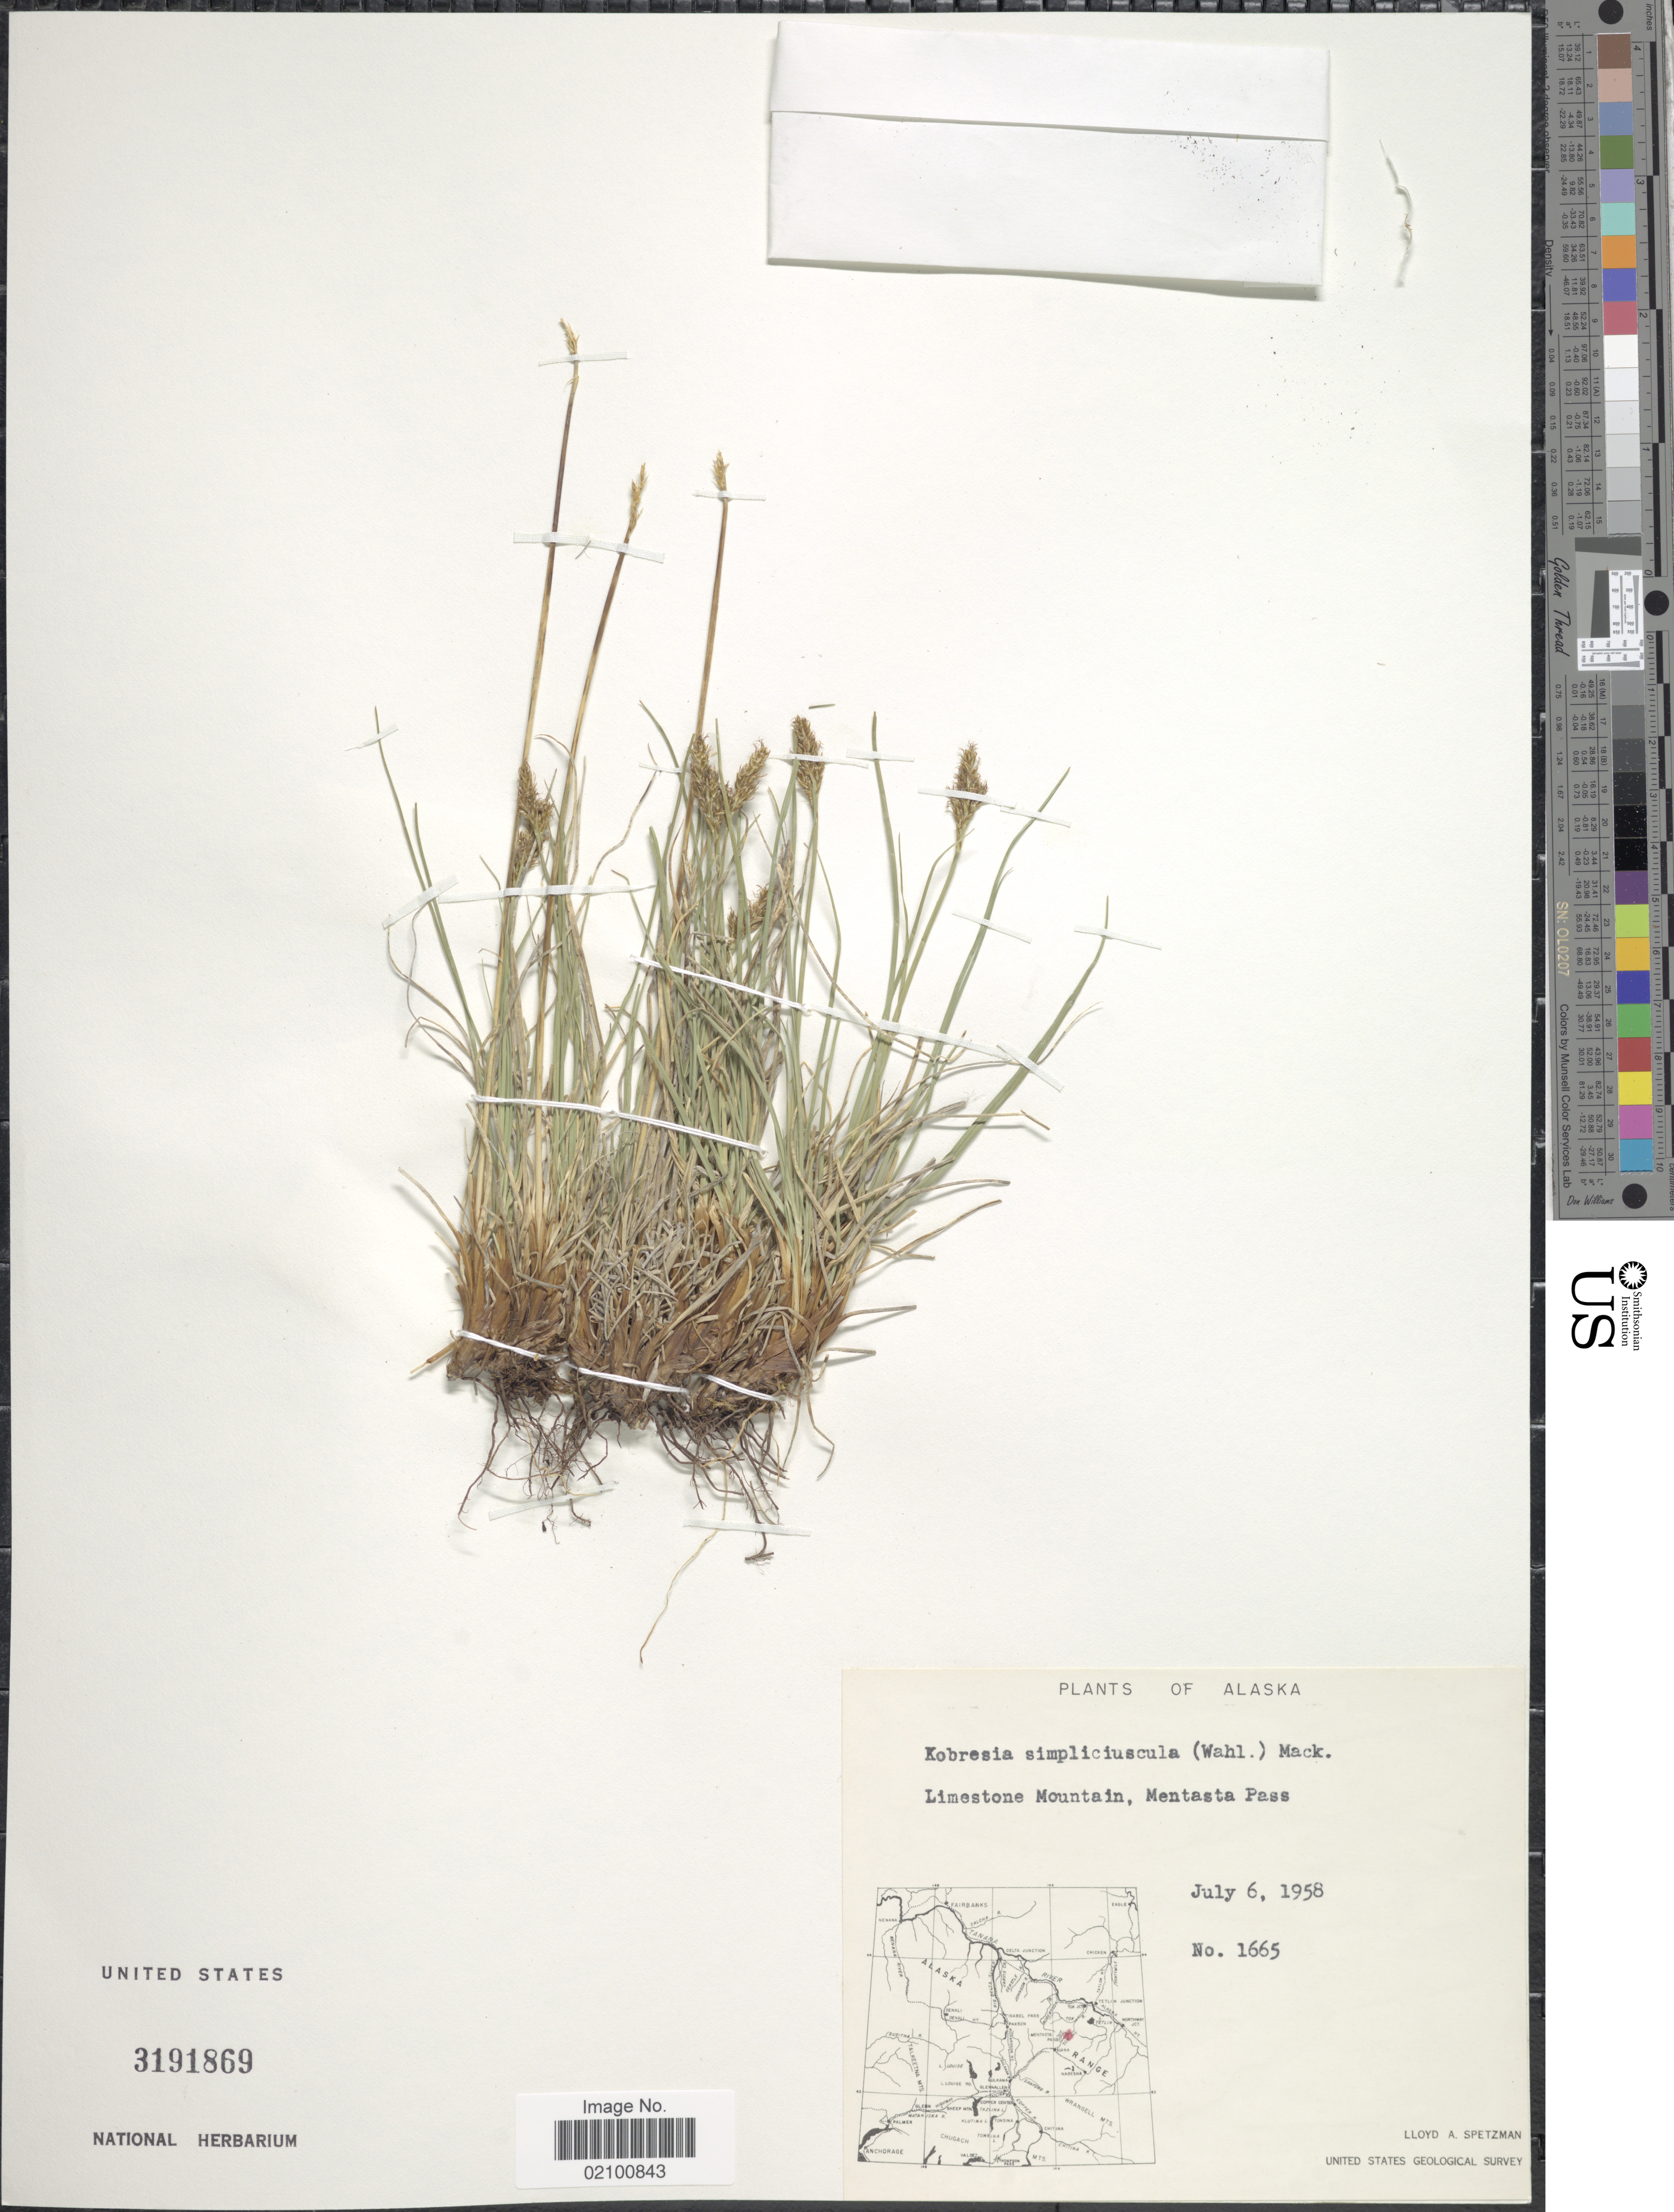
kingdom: Plantae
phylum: Tracheophyta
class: Liliopsida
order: Poales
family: Cyperaceae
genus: Carex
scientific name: Carex simpliciuscula subsp. simpliciuscula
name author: Wahlenb.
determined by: Strong, M. T., (US), Smithsonian Institution - National Museum of Natural History (UNITED STATES)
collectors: L. Spetzman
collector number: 1665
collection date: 1958-07-06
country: United States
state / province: Alaska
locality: Limestone Mountain, Mentasta Pass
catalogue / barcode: US 3191869